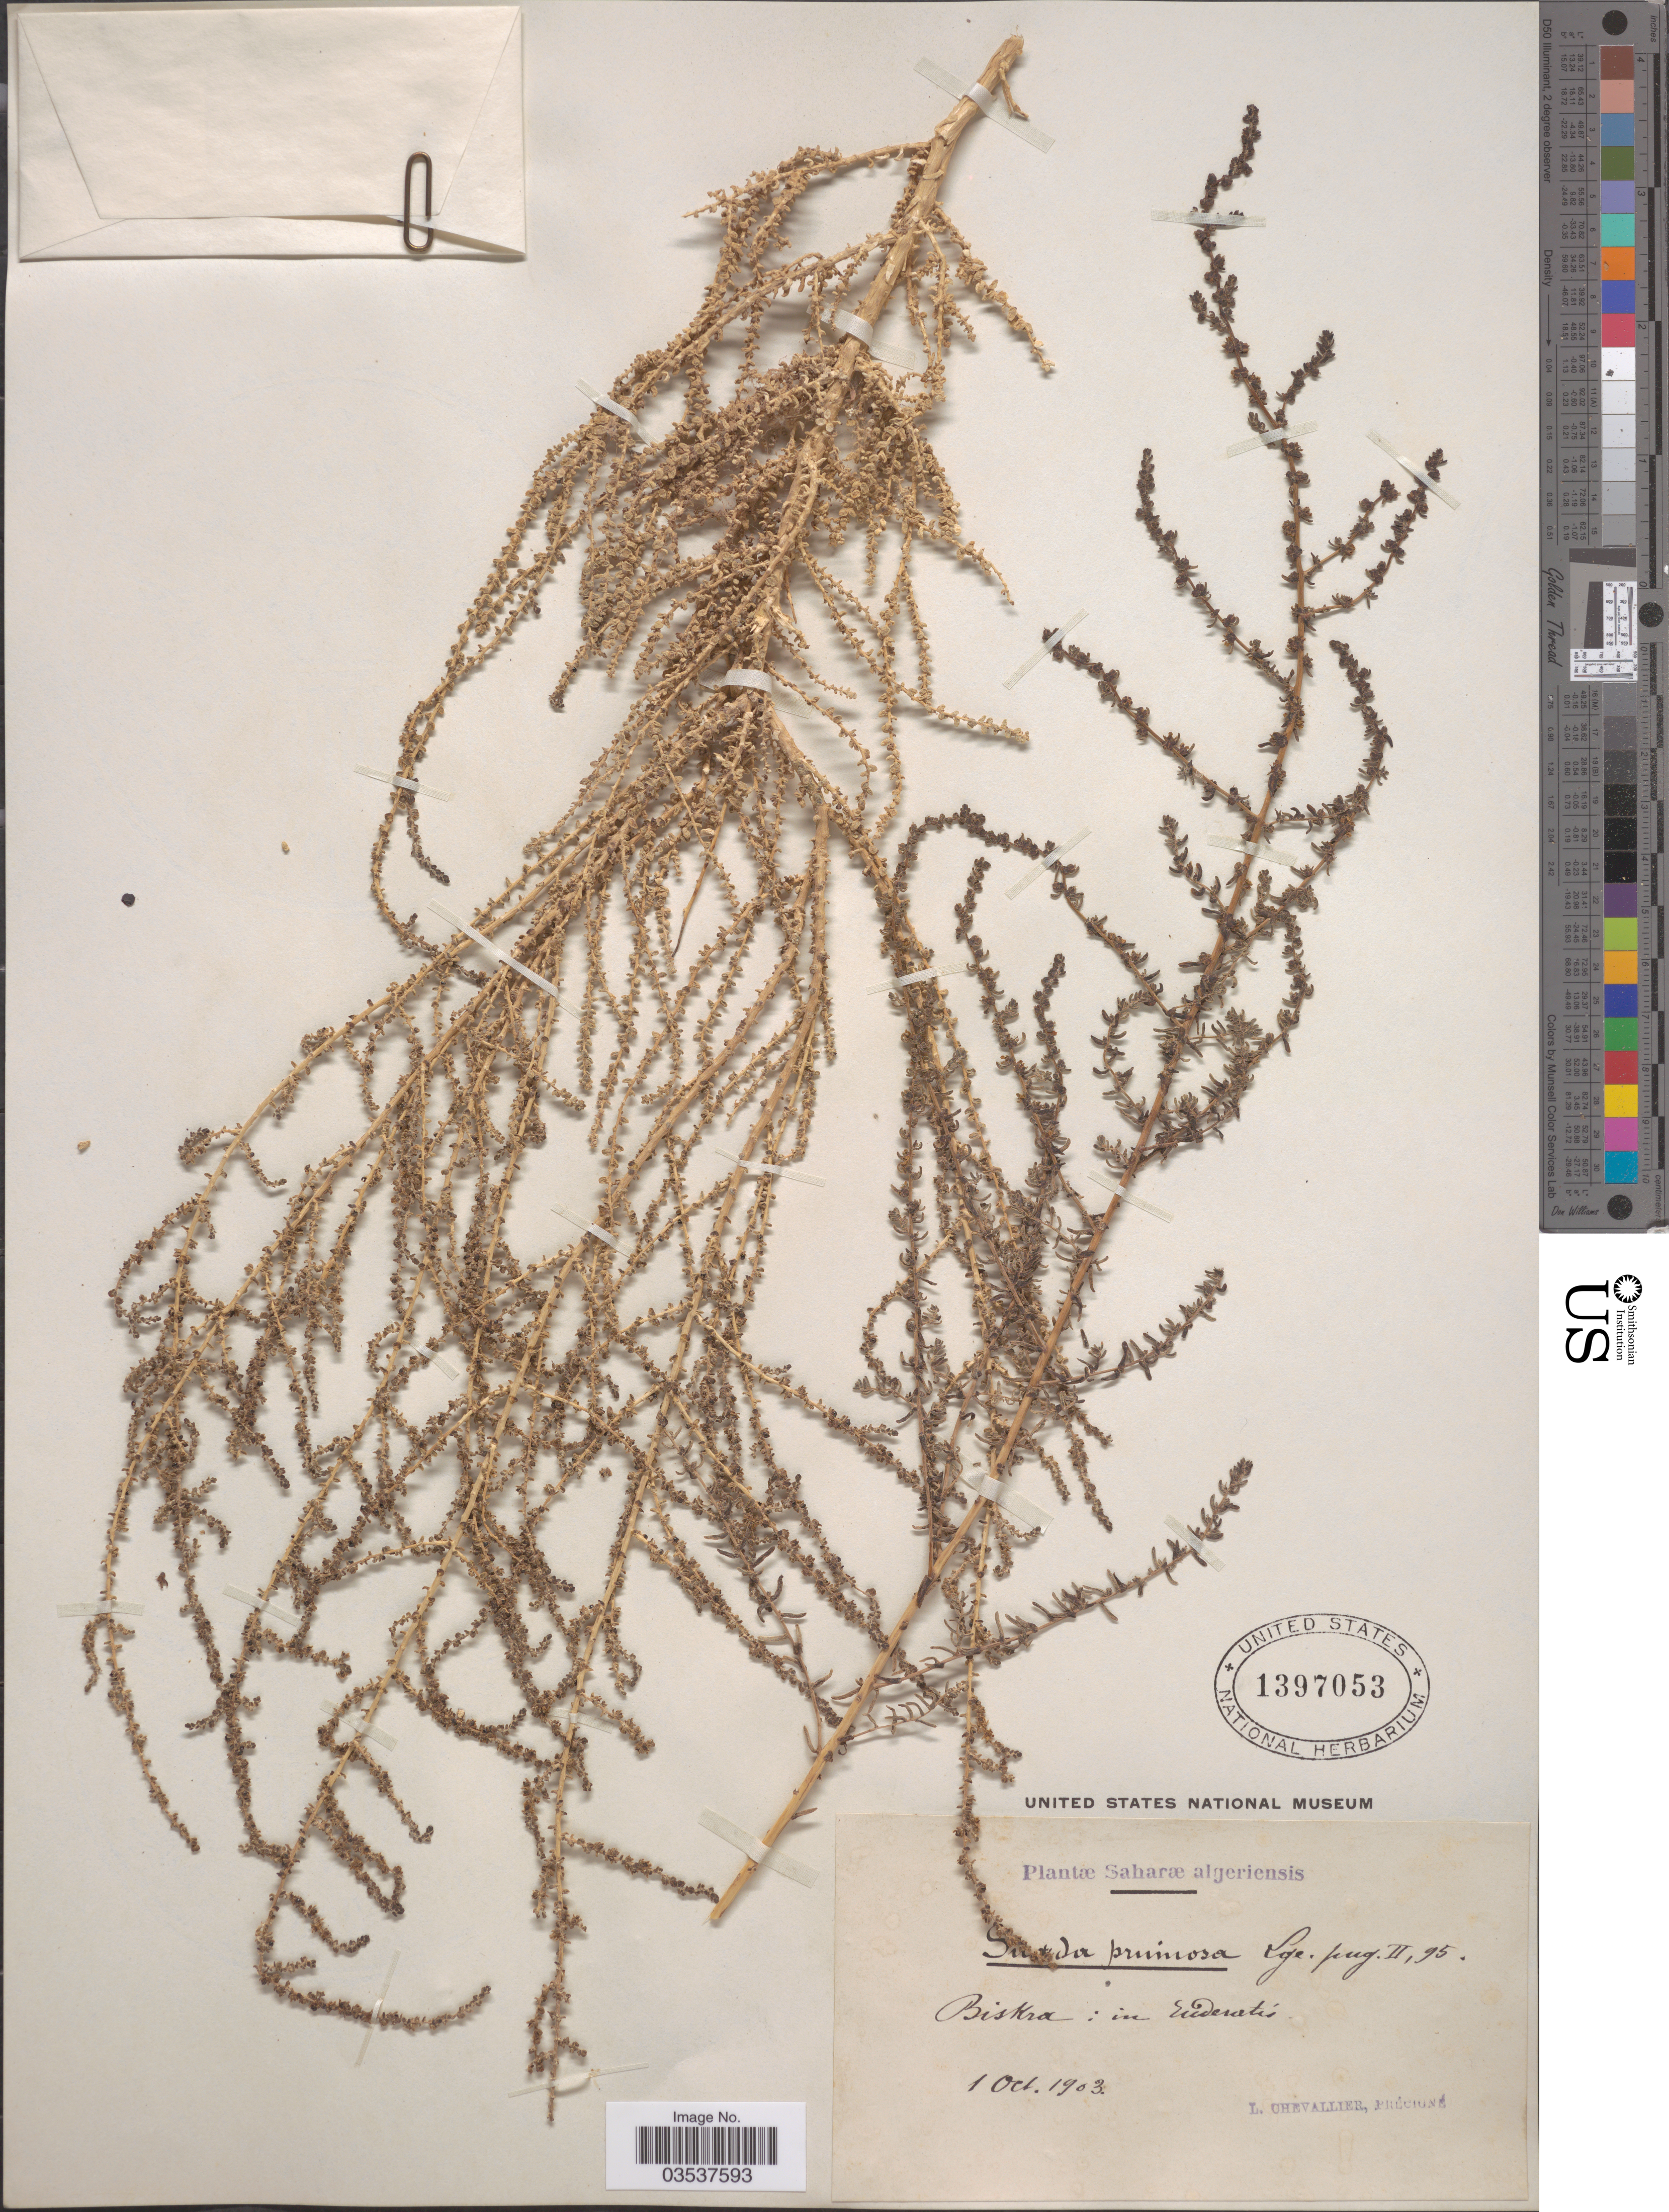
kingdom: Plantae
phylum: Tracheophyta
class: Magnoliopsida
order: Caryophyllales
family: Amaranthaceae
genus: Suaeda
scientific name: Suaeda pruinosa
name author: Lange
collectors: L. Chevallier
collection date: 1903-10-01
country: Algeria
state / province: Biskra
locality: Saharæ algeriensis.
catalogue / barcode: US 1397053